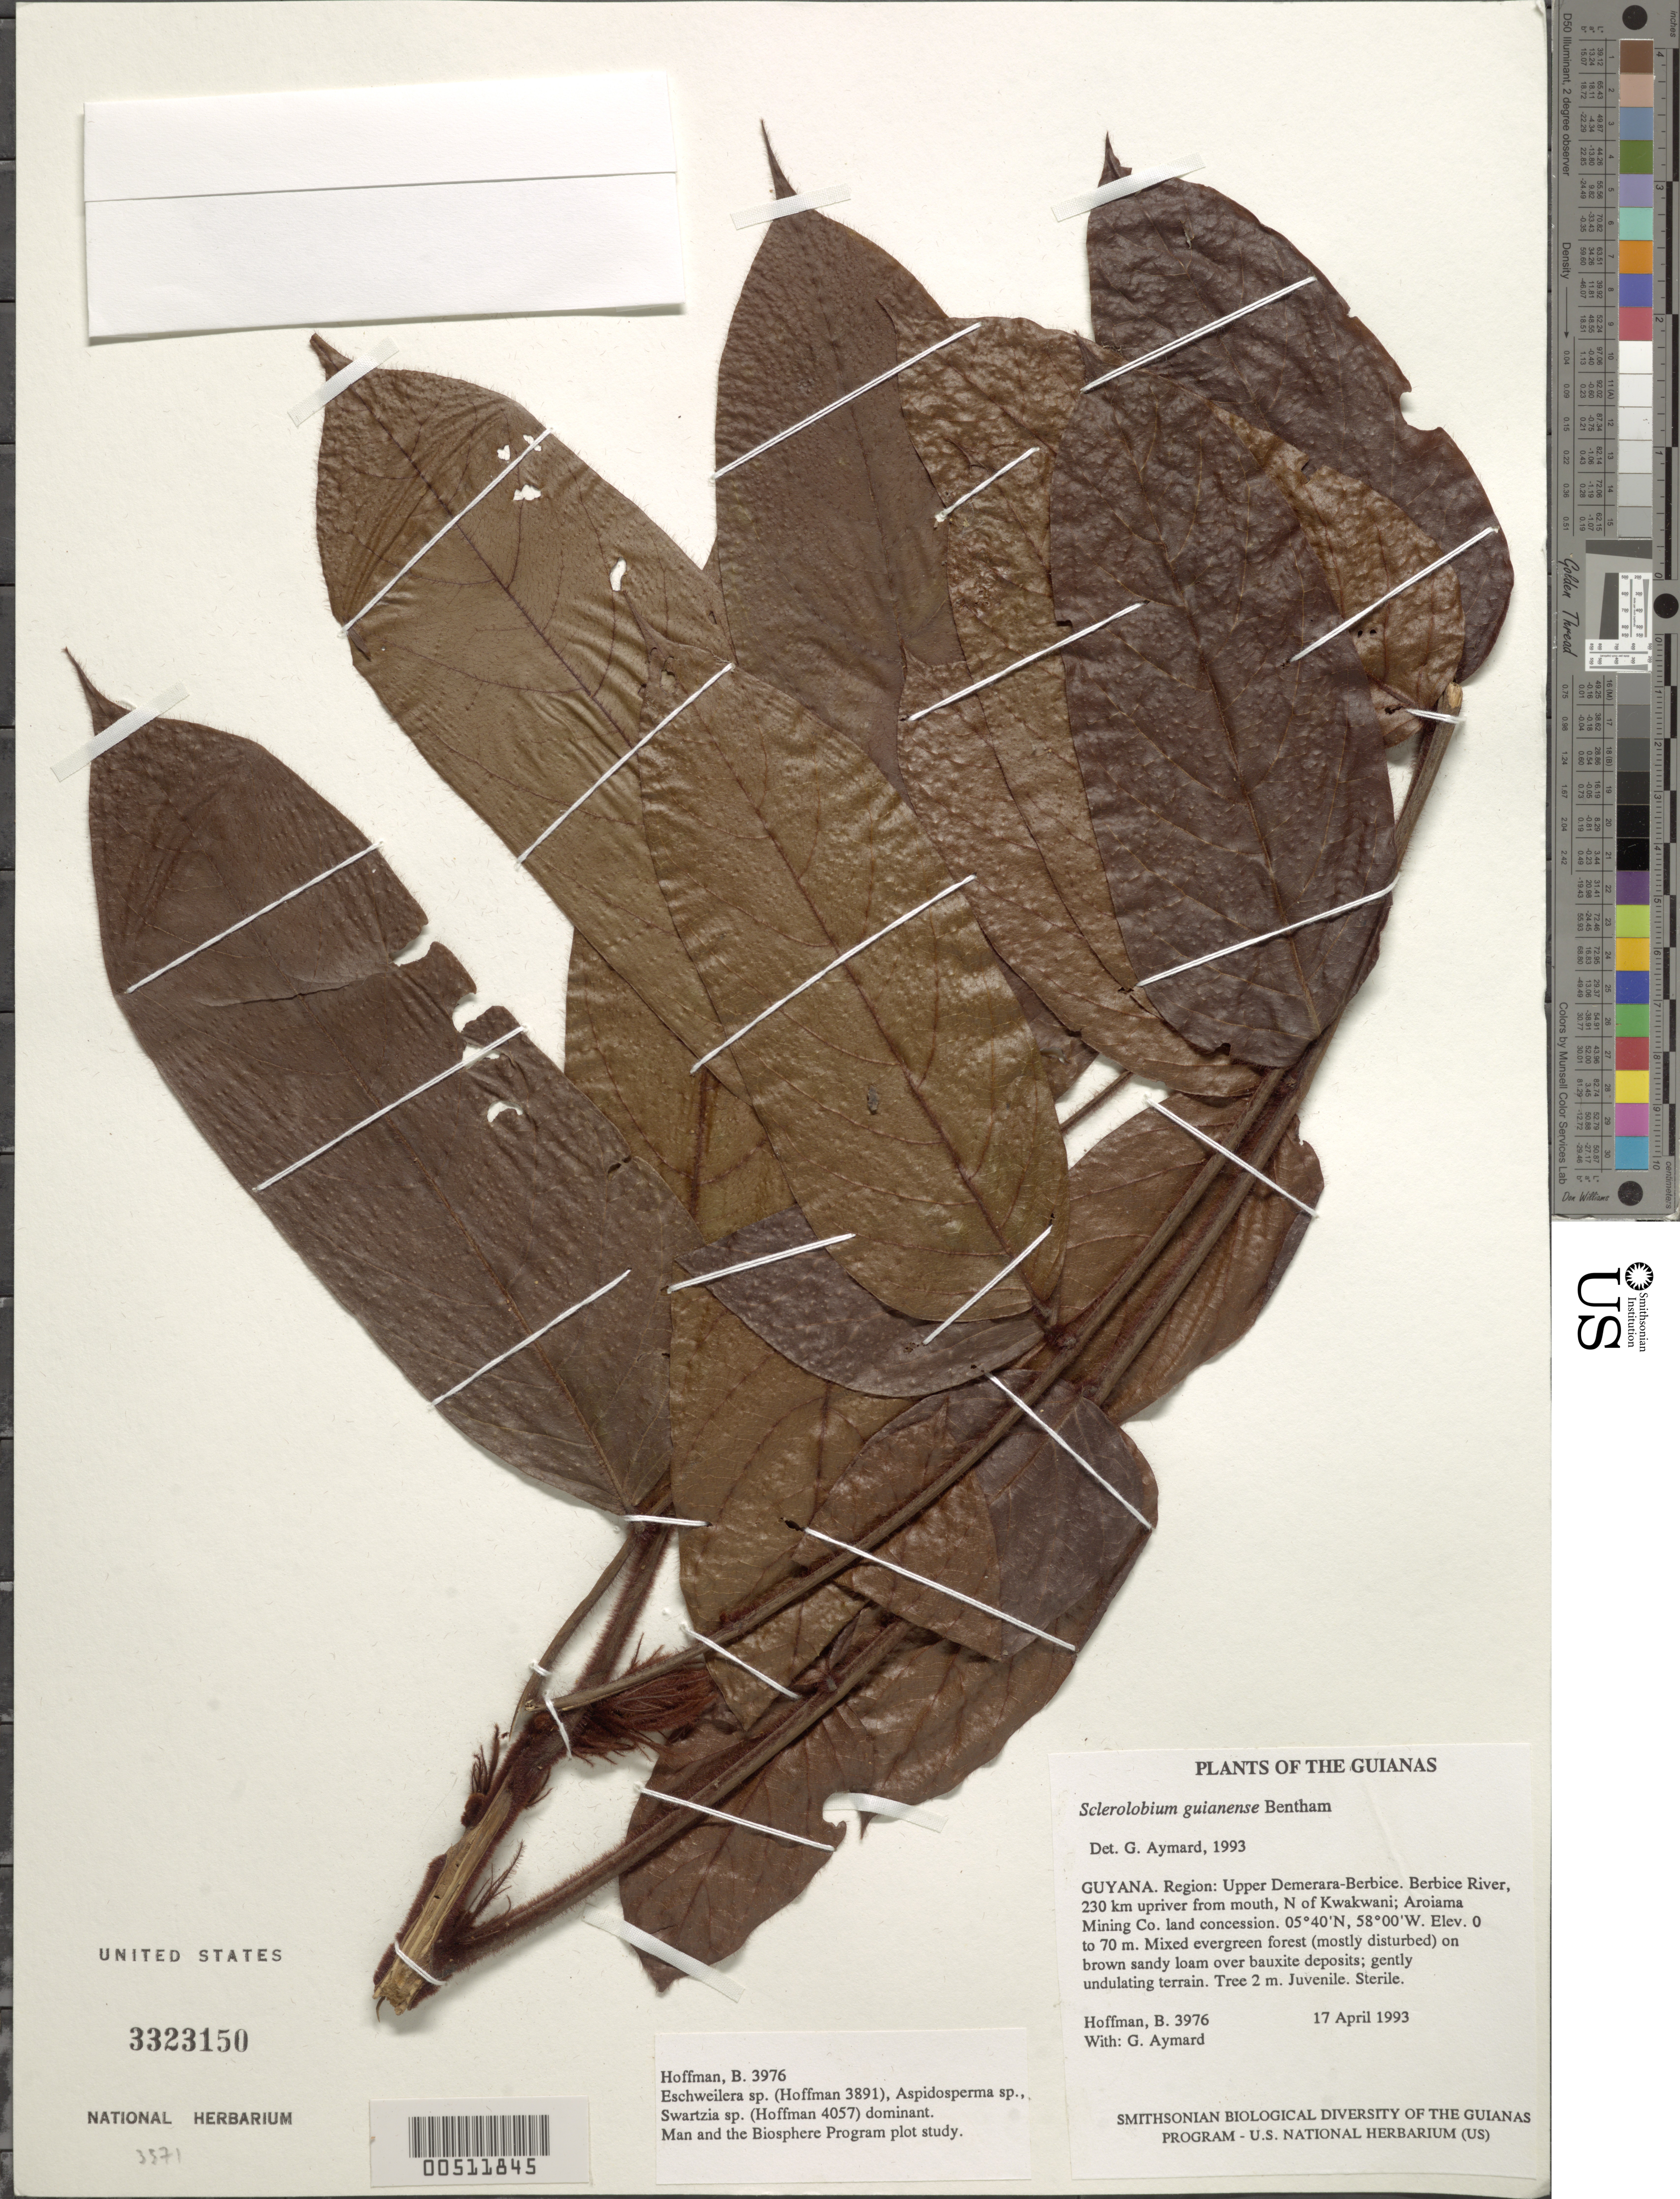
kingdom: Plantae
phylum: Tracheophyta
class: Magnoliopsida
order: Fabales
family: Fabaceae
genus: Tachigali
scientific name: Tachigali guianensis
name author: (Benth.) Zarucchi & Herend.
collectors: B. Hoffman & G. A. Aymard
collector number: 3976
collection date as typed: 17 April 1993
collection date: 1993-04-17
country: Guyana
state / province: U. Demerara-Berbice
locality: Berbice River, 230 km upriver from mouth, N of Kwakwani; Aroiama Mining Co. land concession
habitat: Mixed evergreen forest (mostly disturbed) on brown sandy loam over bauxite deposits; gently undulating terrain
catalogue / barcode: US 3323150